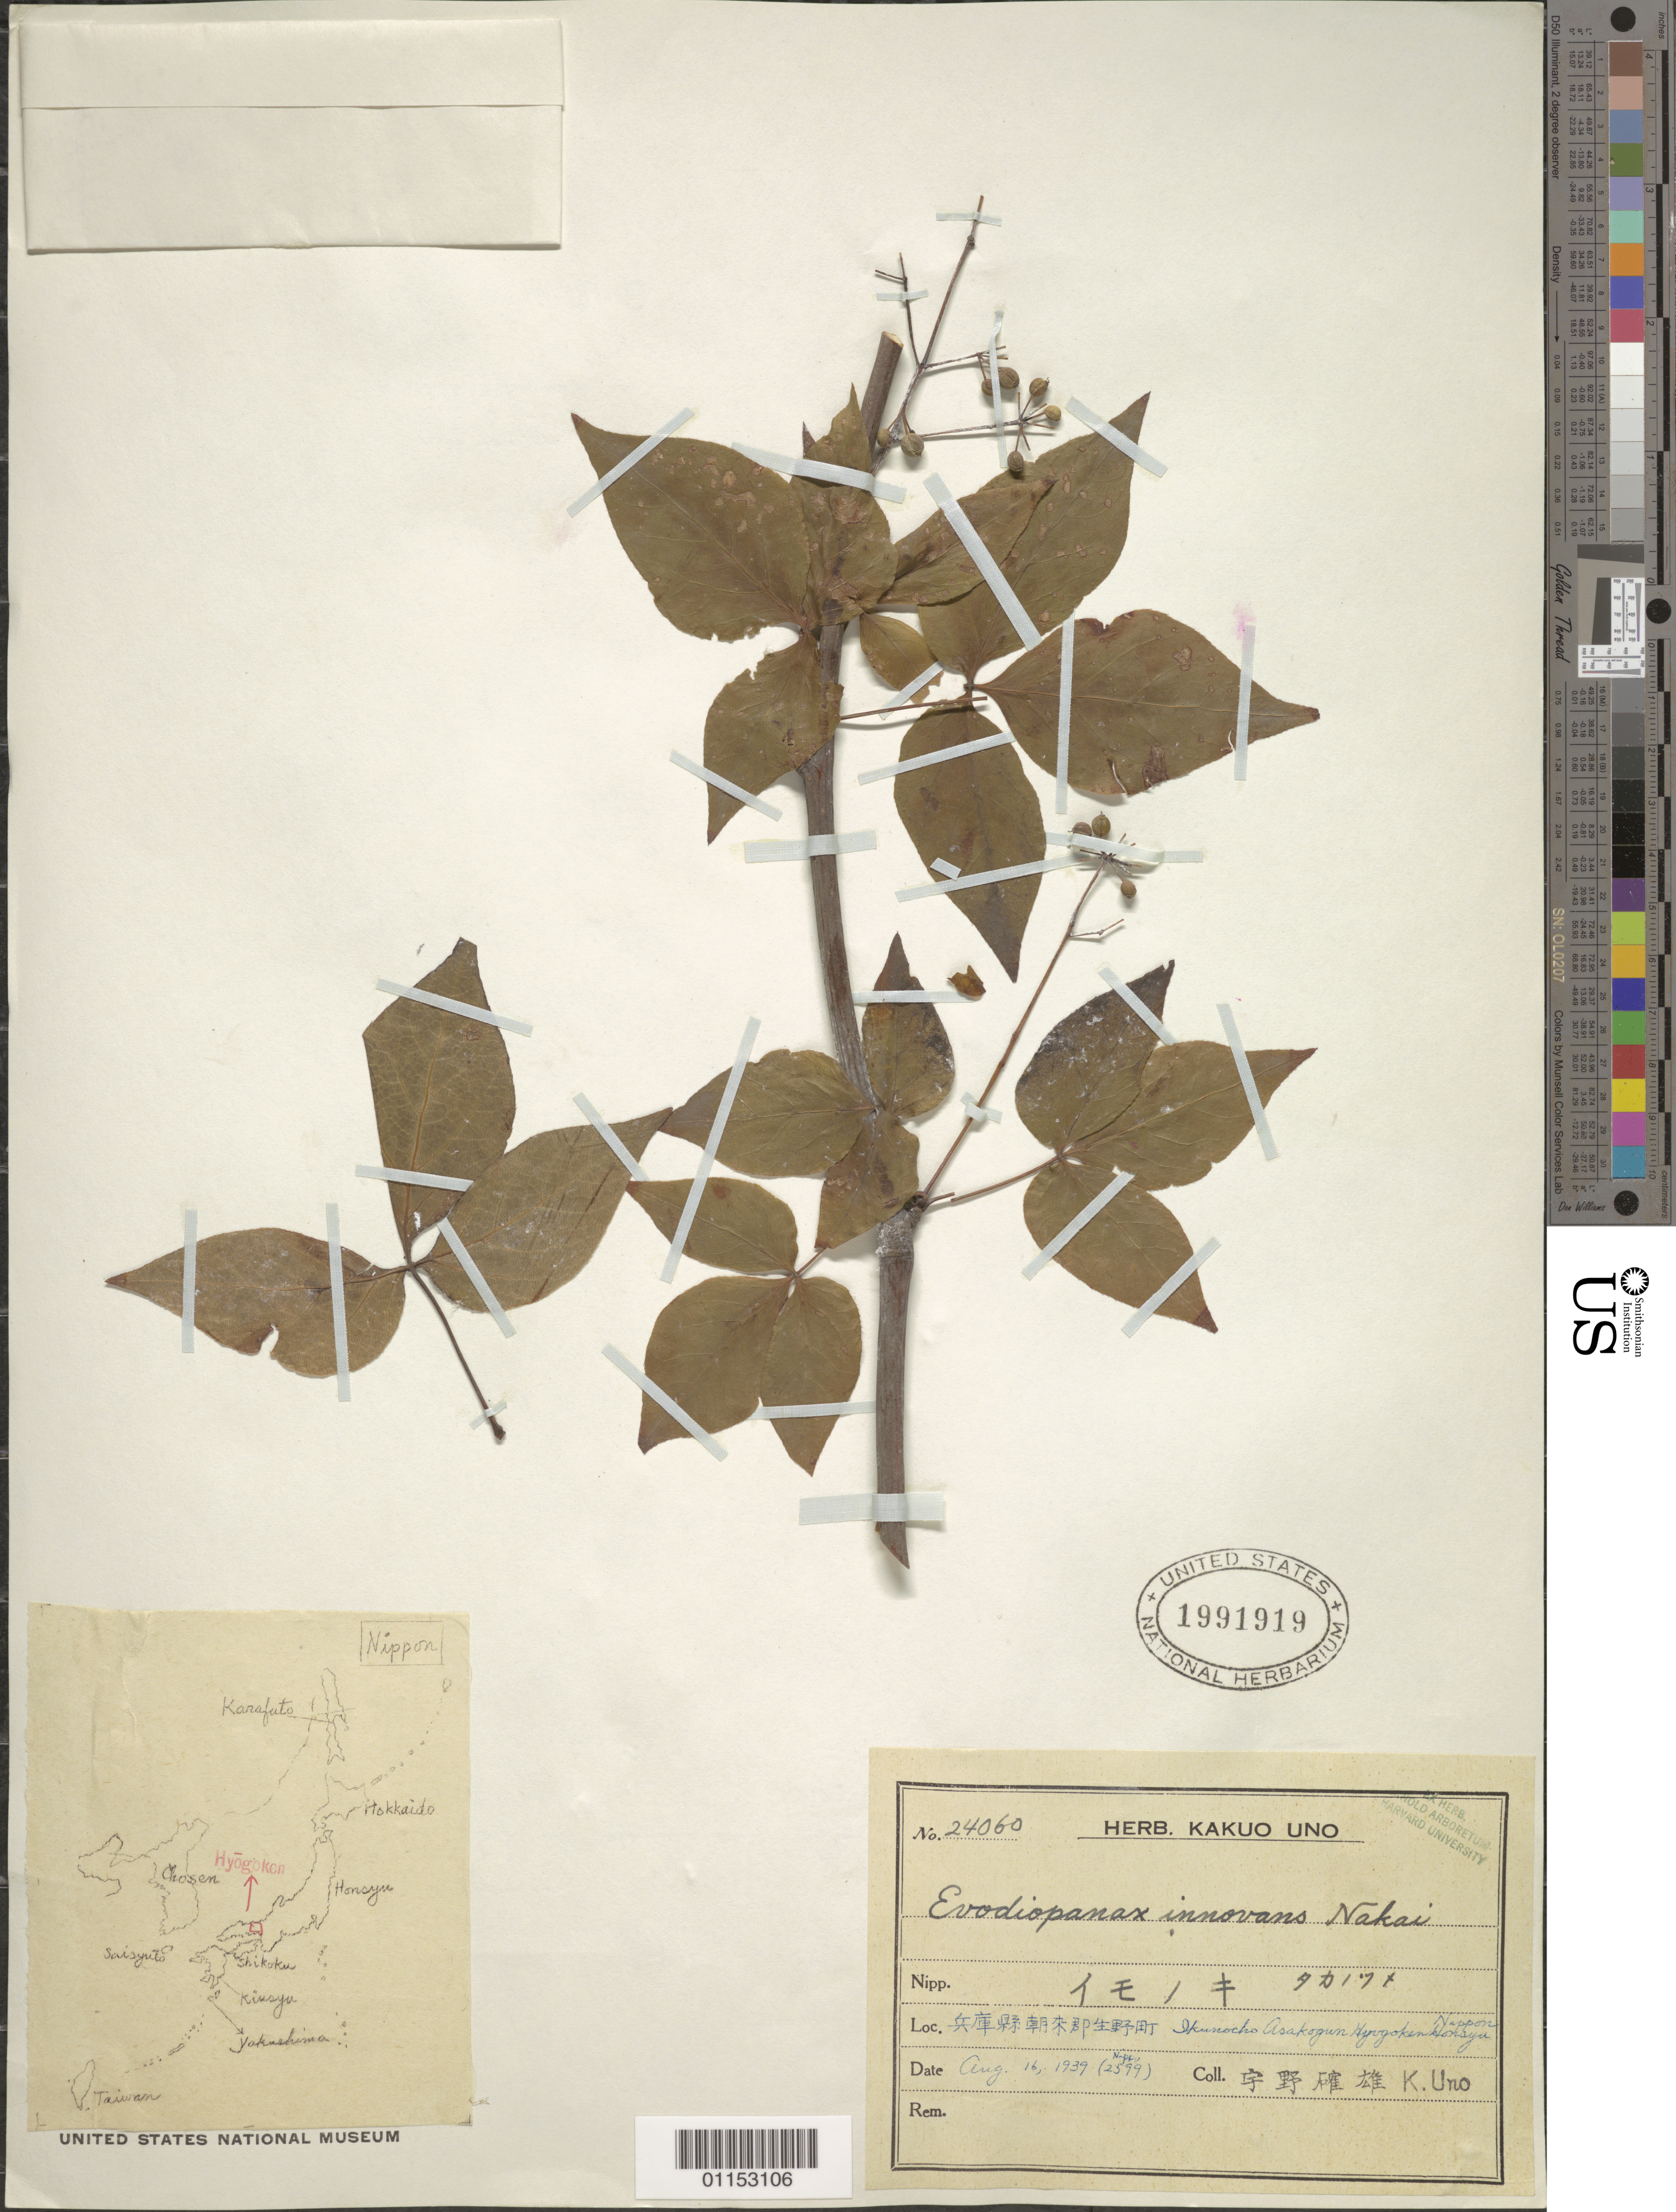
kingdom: Plantae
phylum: Tracheophyta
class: Magnoliopsida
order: Apiales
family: Araliaceae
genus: Gamblea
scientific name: Gamblea innovans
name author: (Siebold & Zucc.) C.B. Shang et al.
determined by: (US) Smithsonian Institution - National Museum of Natural History - Department of Botany (UNITED STATES)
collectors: K. Uno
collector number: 24060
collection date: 1939-08-16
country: Japan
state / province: Hyogo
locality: Ikuno-cho, Asako-gun, Hyogo, Nippon.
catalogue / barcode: US 1991919